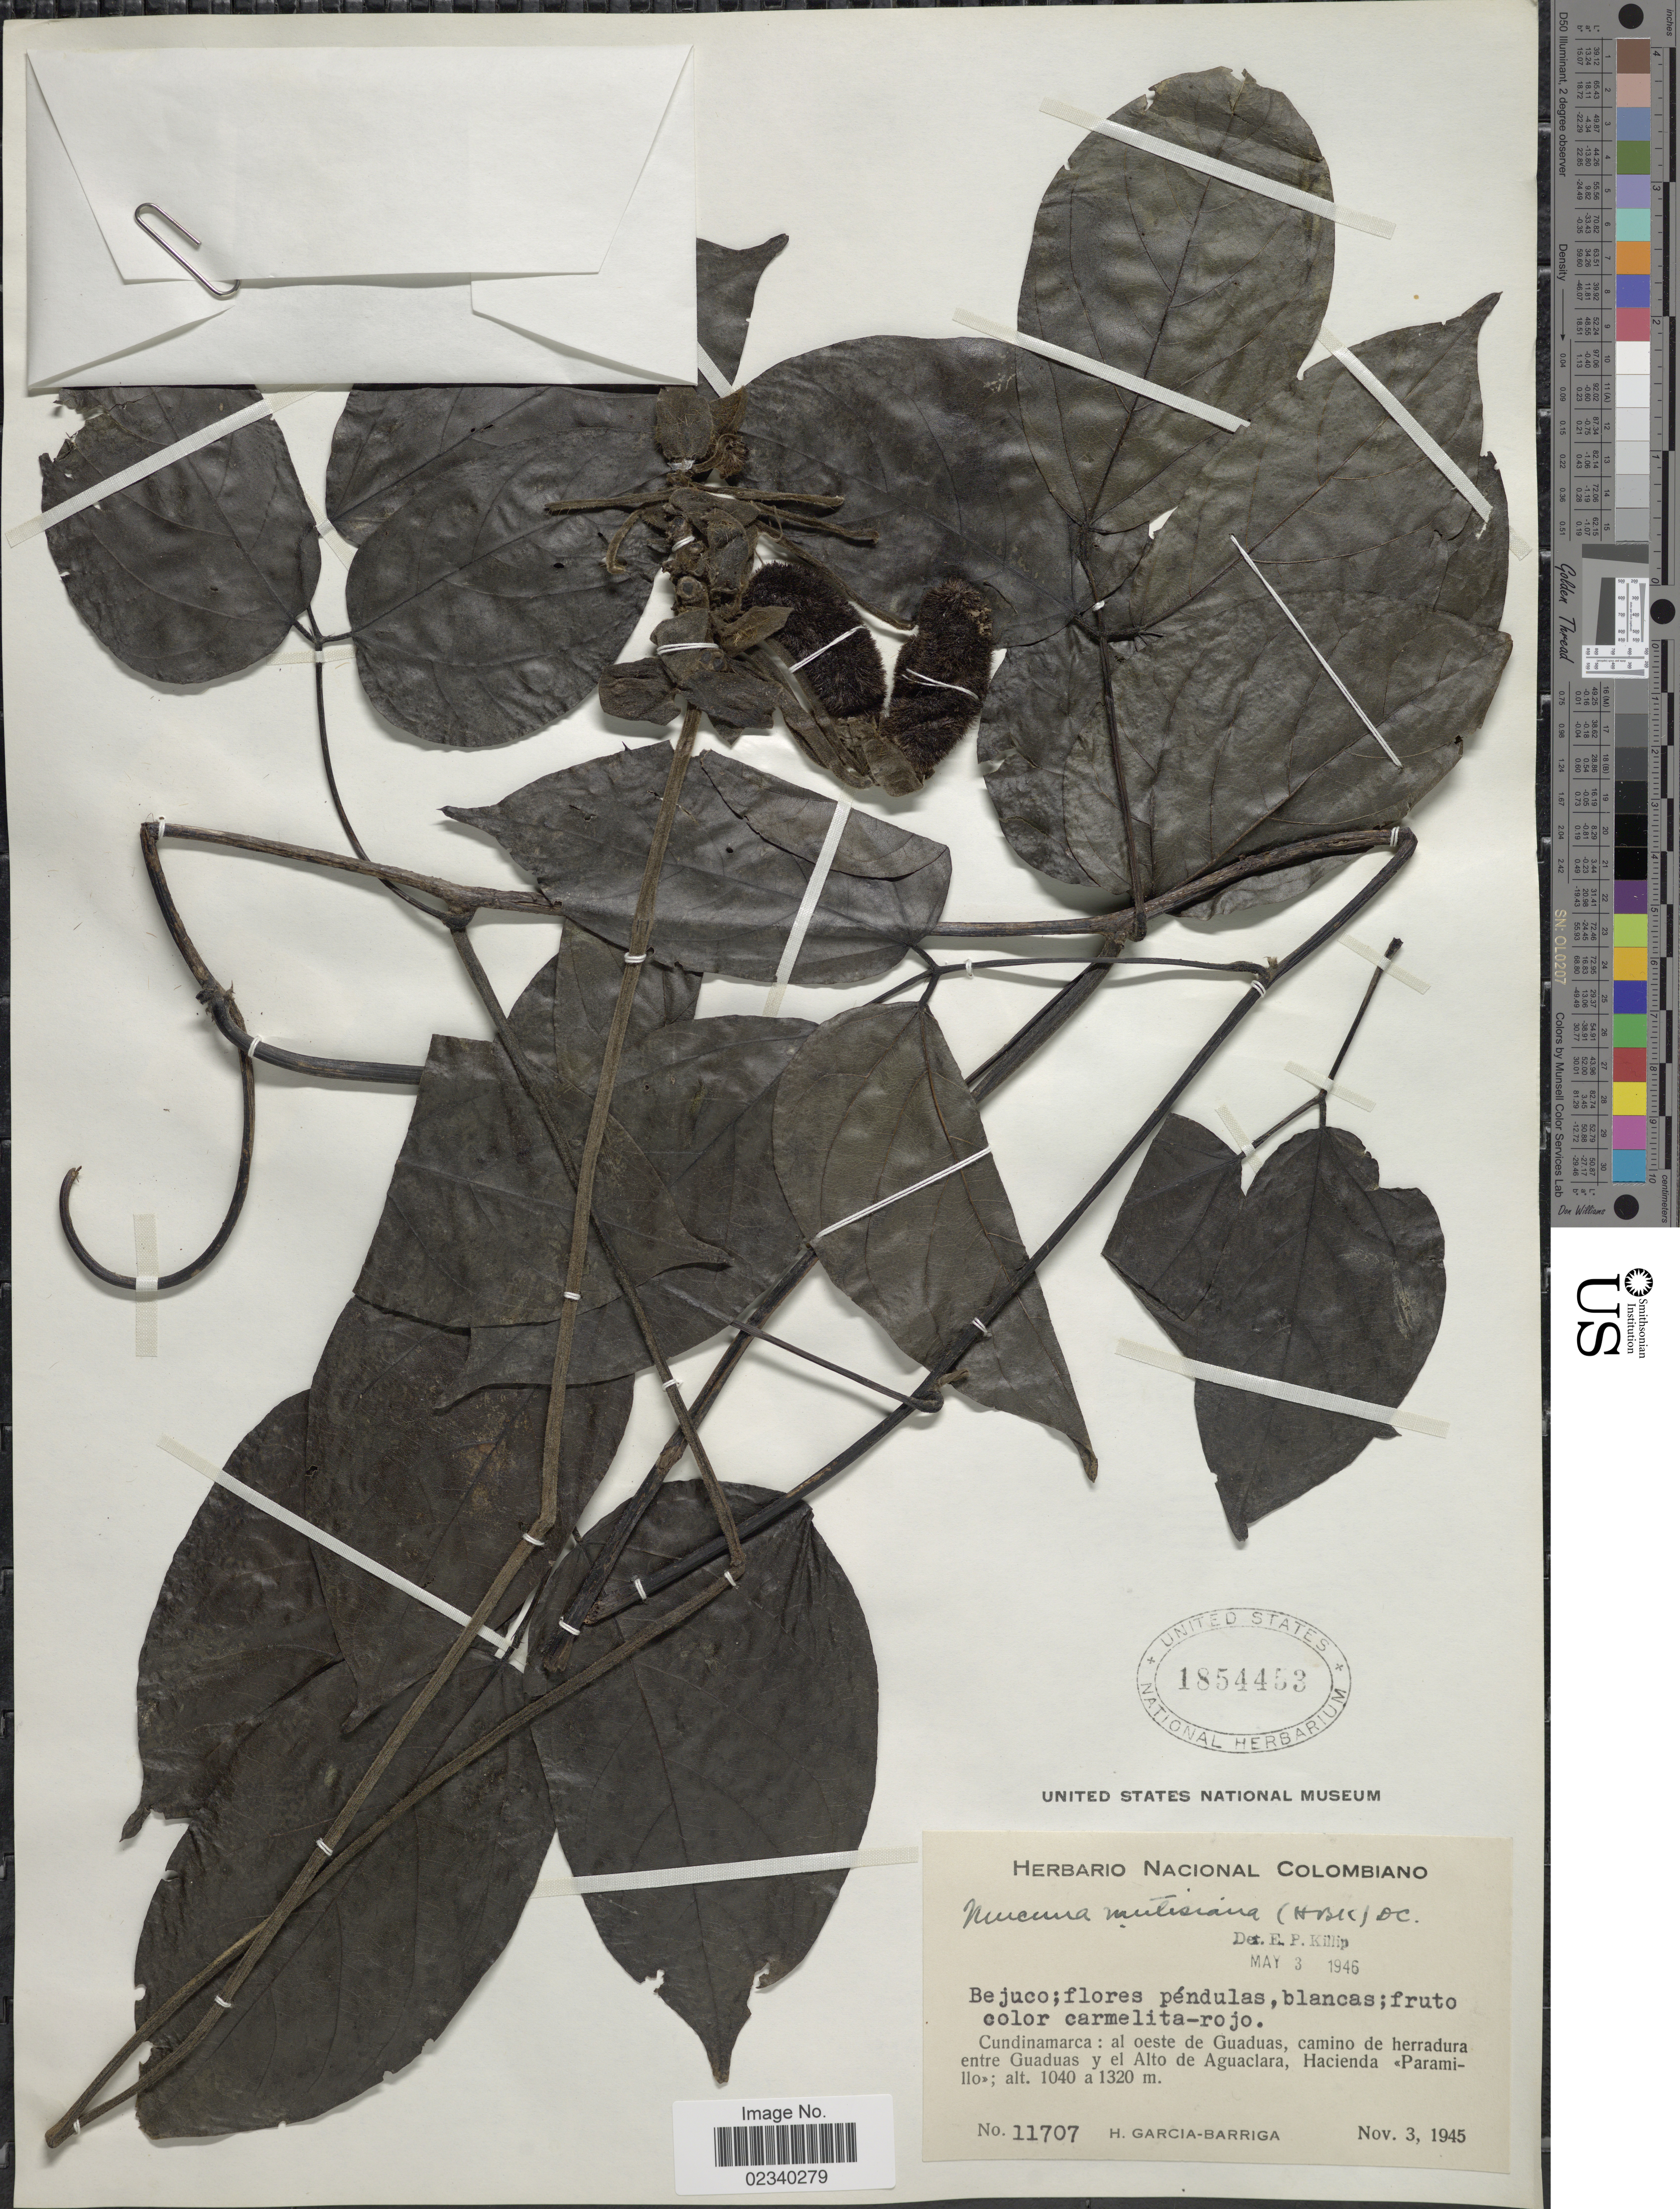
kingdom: Plantae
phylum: Tracheophyta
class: Magnoliopsida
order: Fabales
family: Fabaceae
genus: Mucuna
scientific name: Mucuna mutisiana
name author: (Kunth) DC.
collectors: H. García Barriga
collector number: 11707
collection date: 1945-11-03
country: Colombia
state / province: Cundinamarca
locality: Al oeste de Guadas, camino de herradura entre Guadas y el Alto de Aguaclara, Hacienda Paramillo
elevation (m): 1040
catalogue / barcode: US 1854453